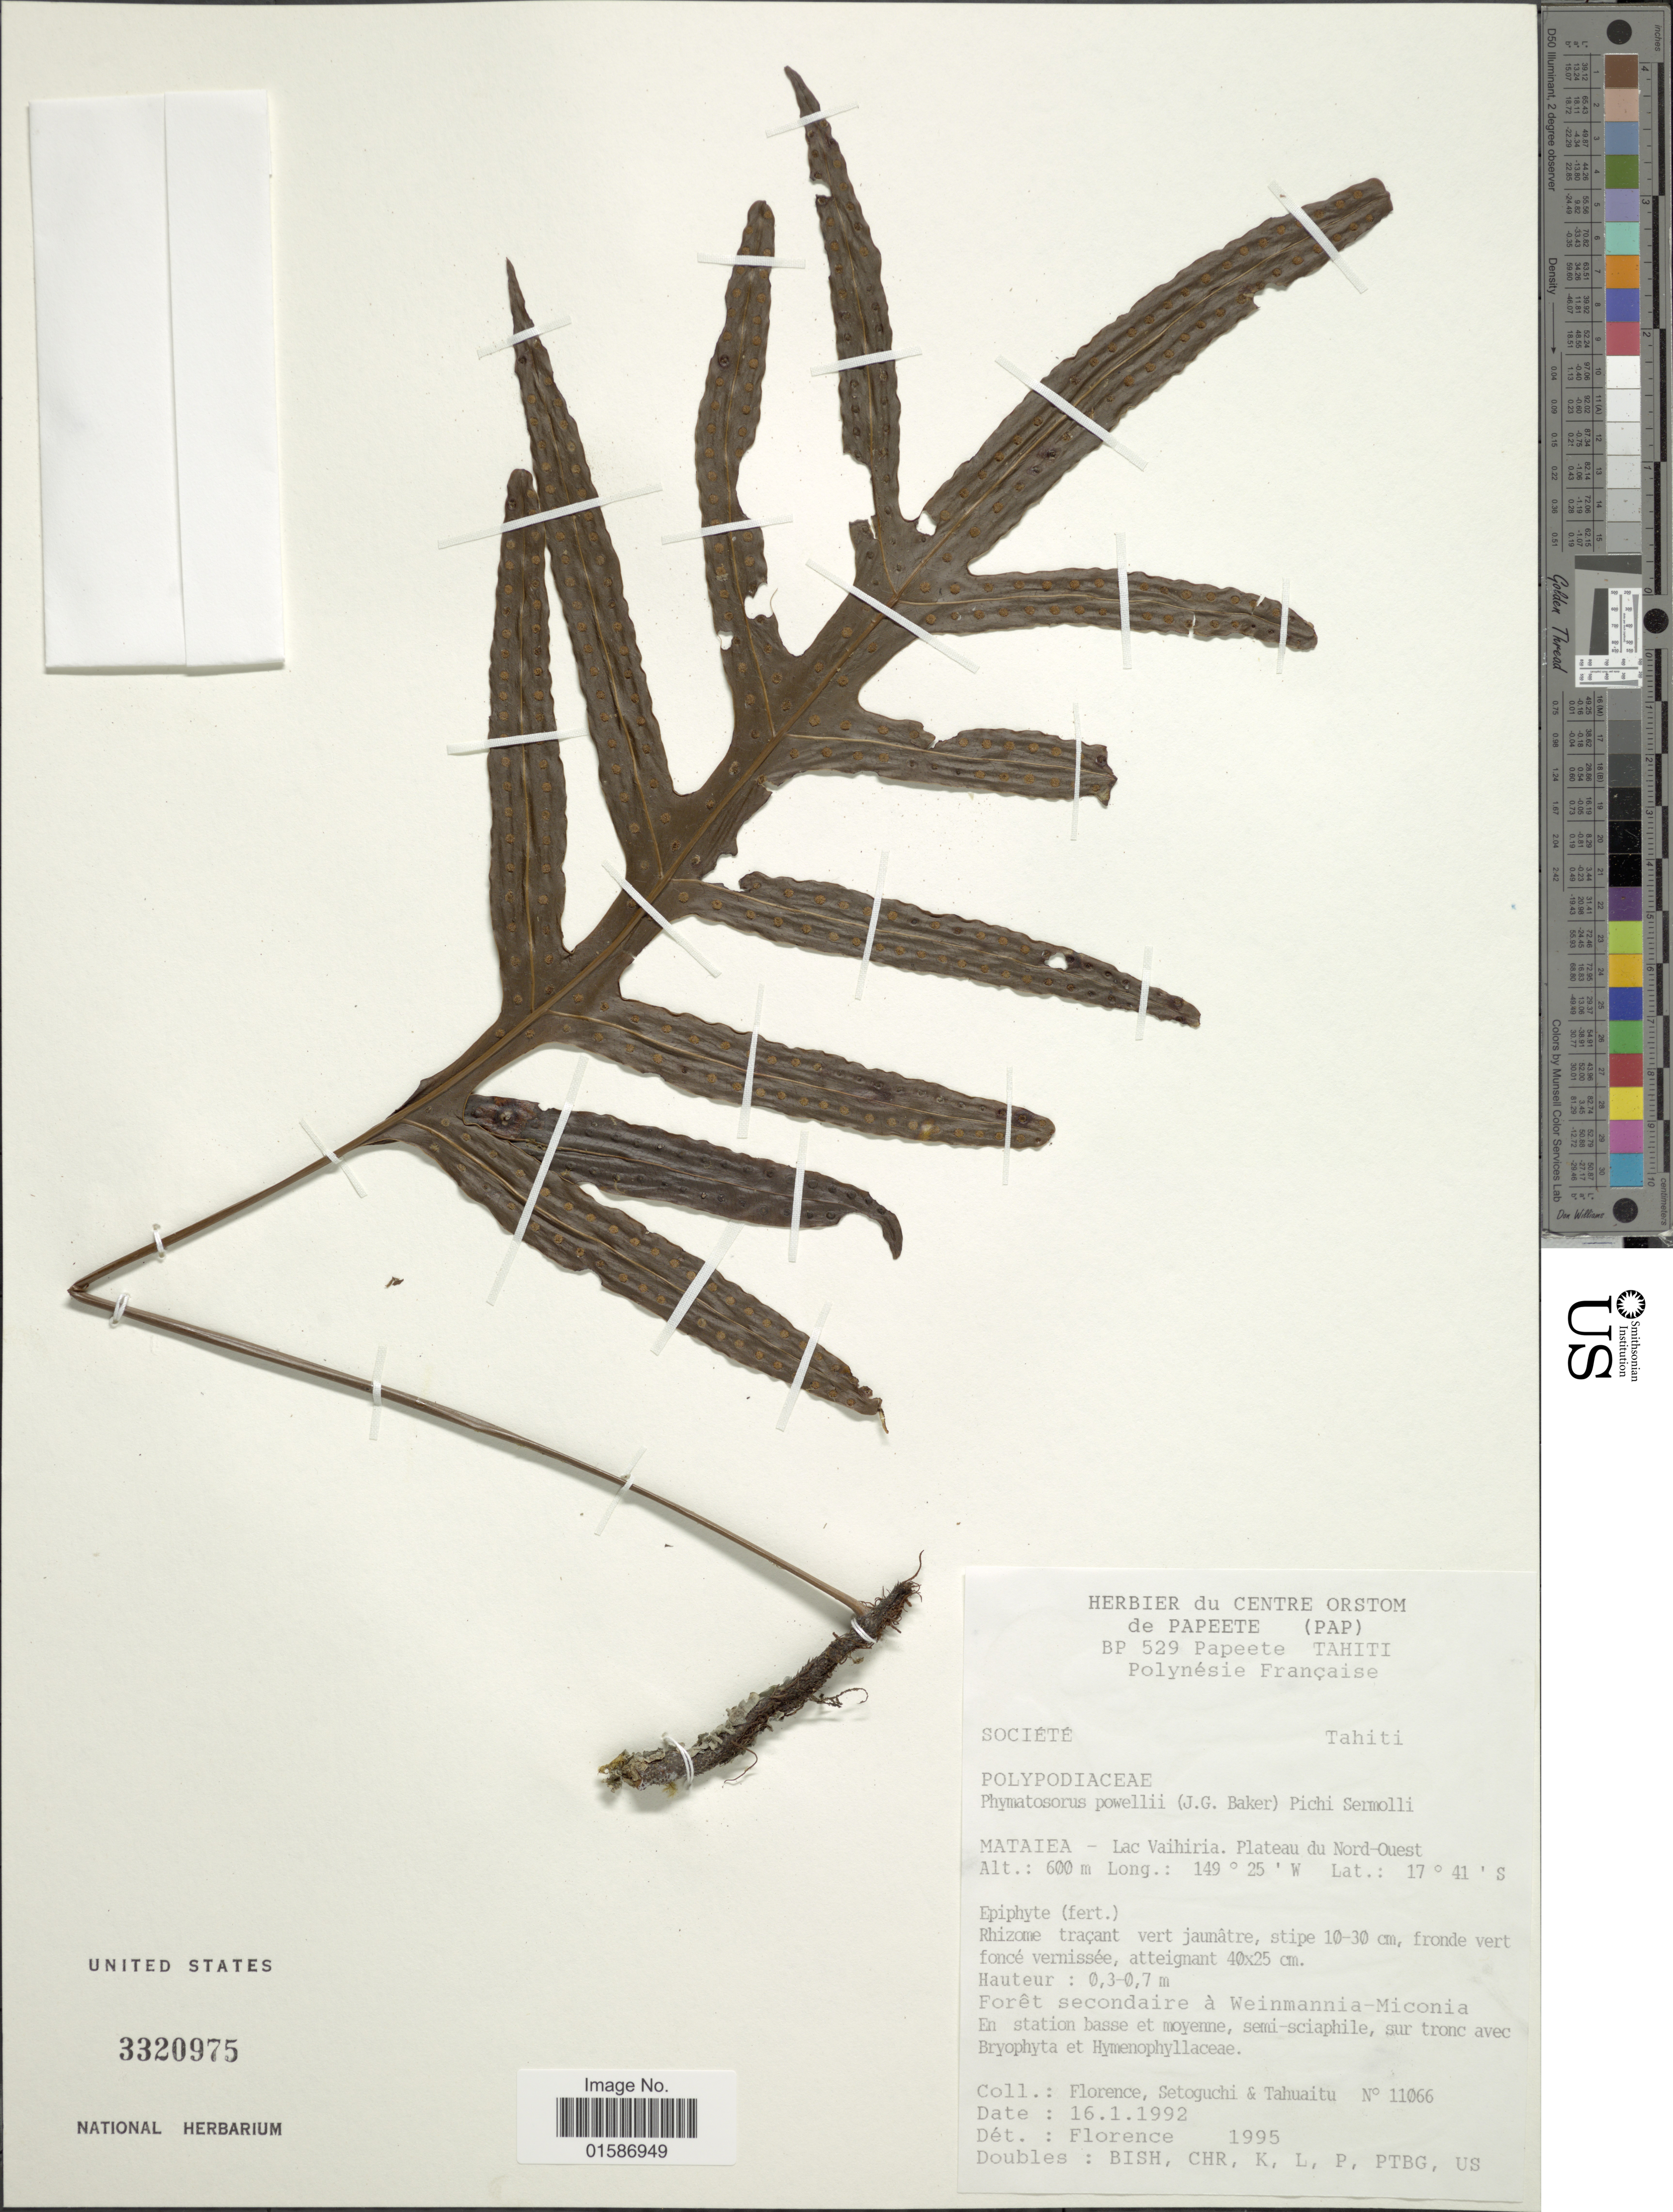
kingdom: Plantae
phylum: Tracheophyta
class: Polypodiopsida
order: Polypodiales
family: Polypodiaceae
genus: Microsorum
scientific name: Microsorum parksii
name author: (Copel.) Copel.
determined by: Florence, J.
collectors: -. Florence, Setoguchi & -. Tahuaitu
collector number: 11066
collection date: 1992-01-16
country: French Polynesia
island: Tahiti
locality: Société, Tahiti, Mataiea - Lac Vaihiria. Plateau du Nord-Ouest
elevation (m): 600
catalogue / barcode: US 3320975